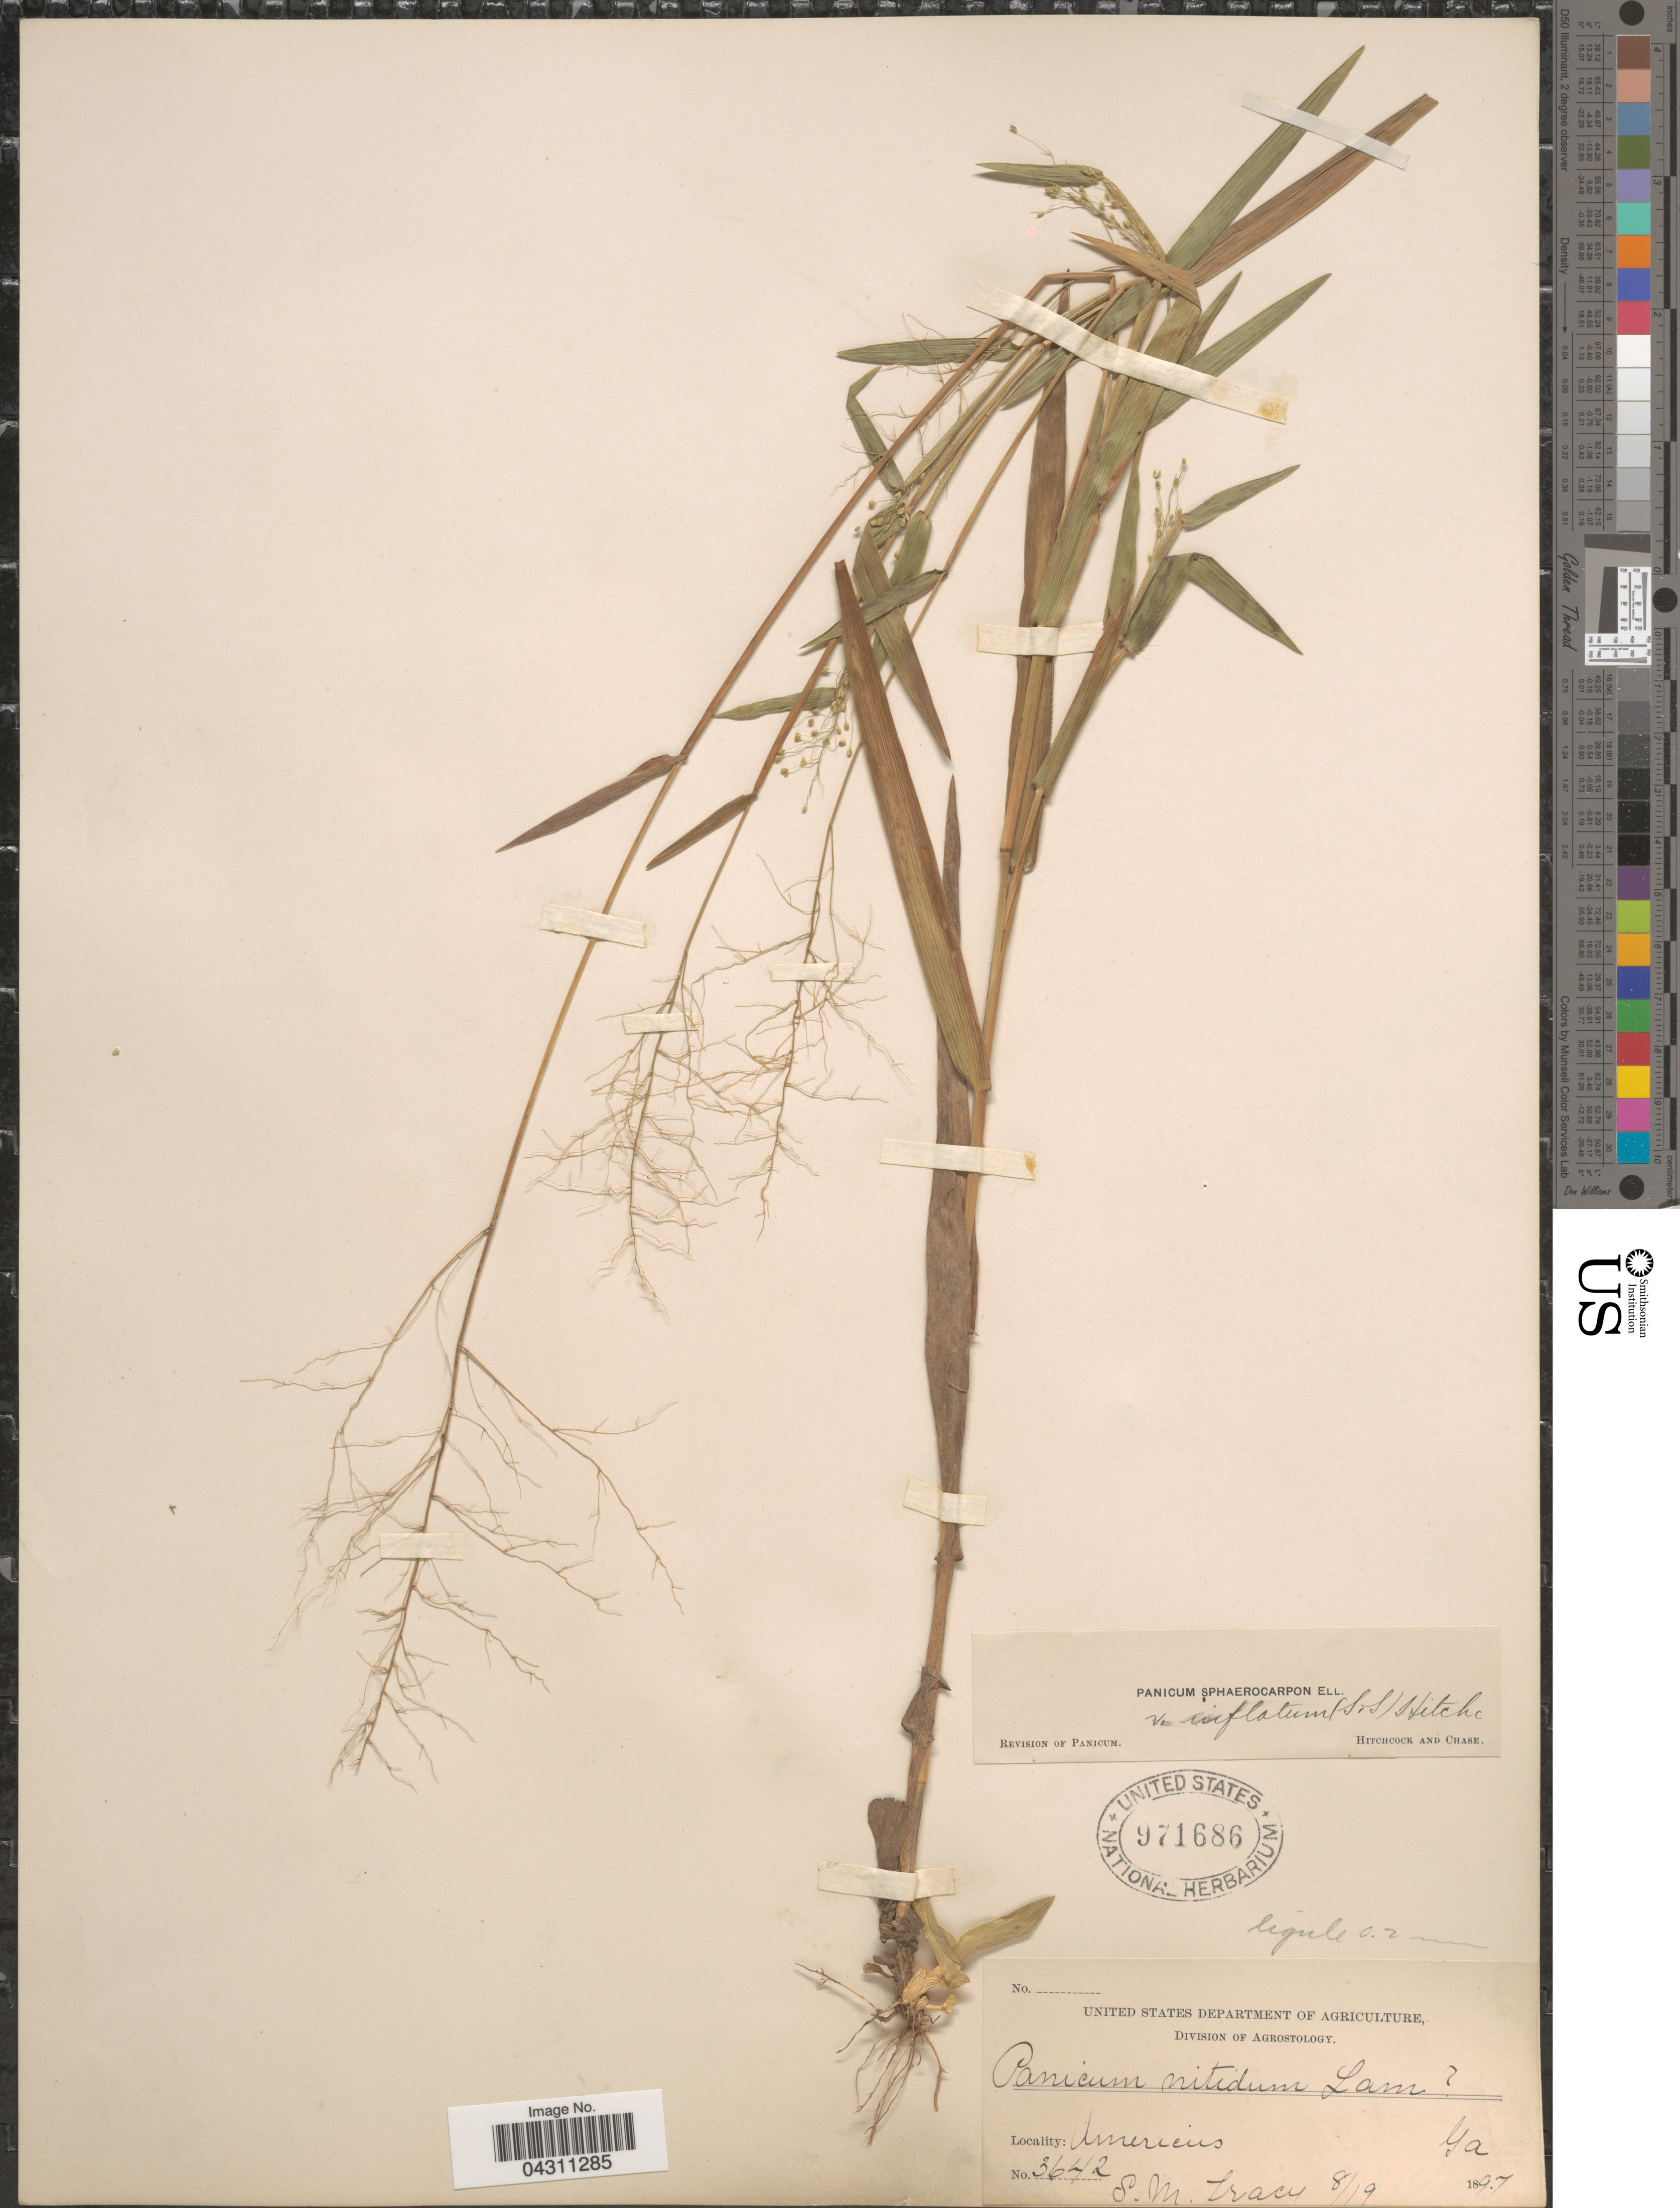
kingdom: Plantae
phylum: Tracheophyta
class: Liliopsida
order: Poales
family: Poaceae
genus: Dichanthelium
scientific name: Dichanthelium sphaerocarpon var. sphaerocarpon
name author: (Elliott) Gould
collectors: S. M. Tracy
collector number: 3642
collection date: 1897-08-19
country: United States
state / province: Georgia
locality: Americus.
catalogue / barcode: US 971686